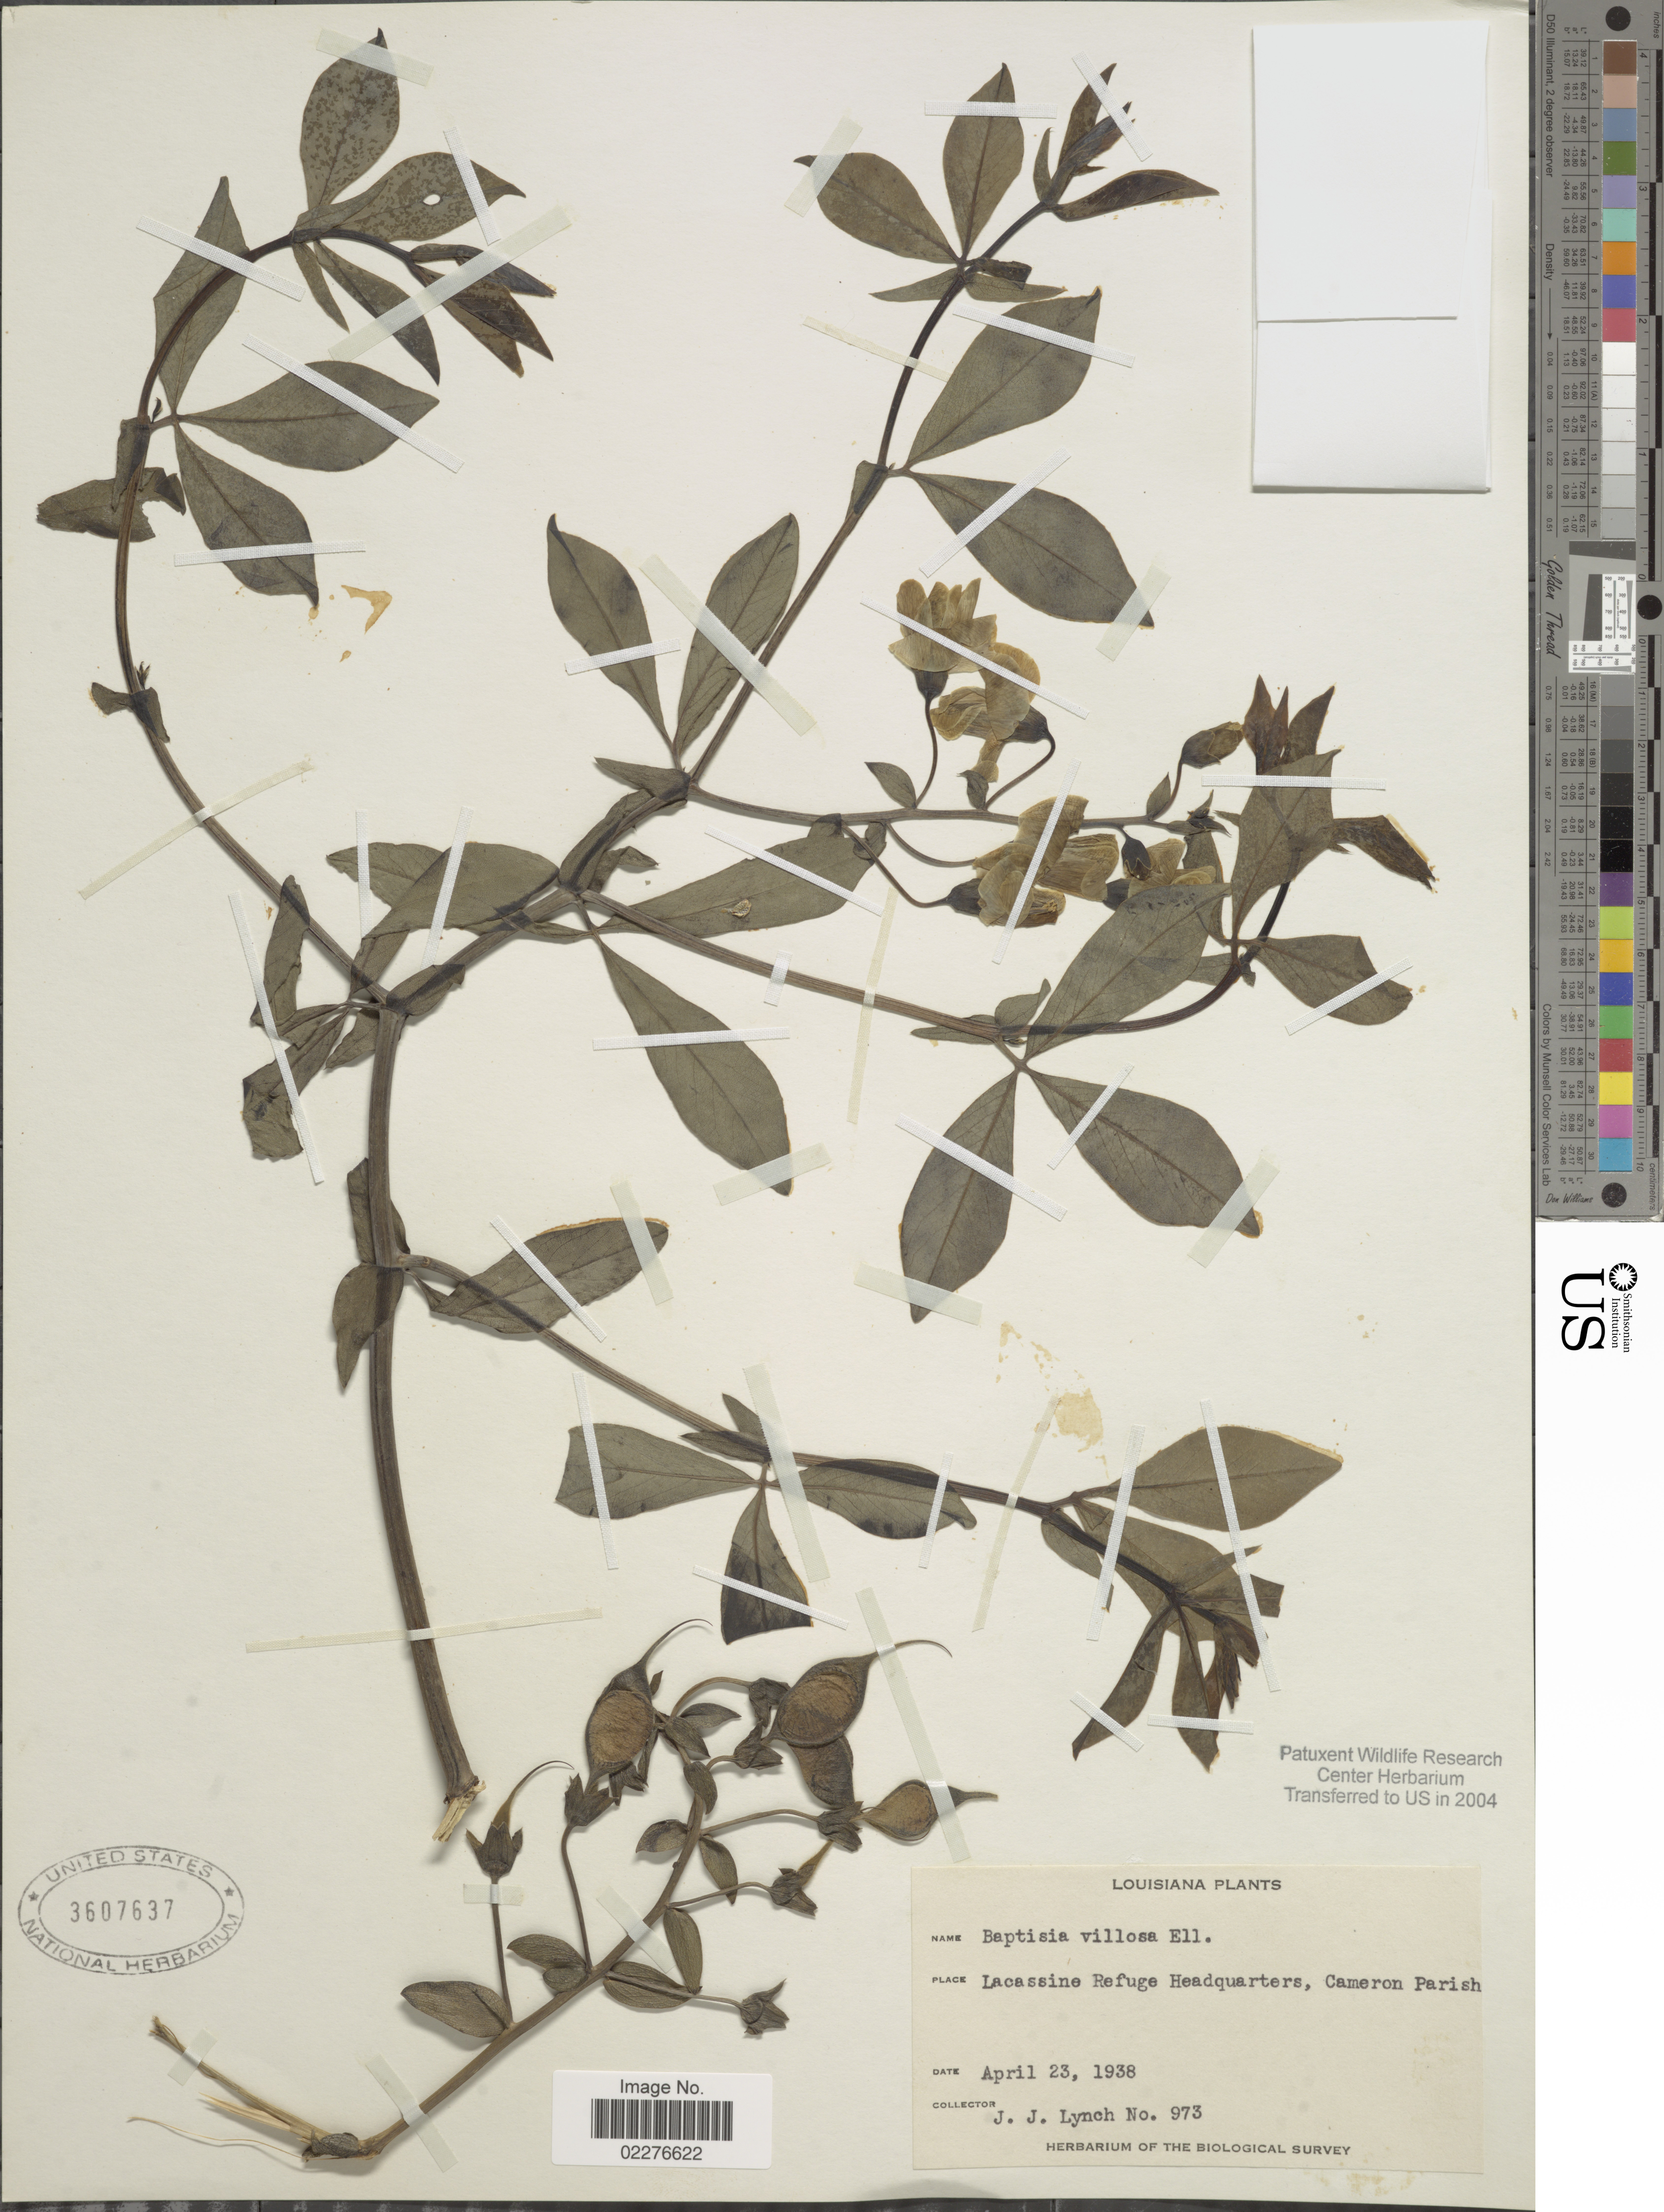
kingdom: Plantae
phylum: Tracheophyta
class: Magnoliopsida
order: Fabales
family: Fabaceae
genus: Baptisia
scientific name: Baptisia cinerea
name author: (Raf.) Fernald & B.G. Schub.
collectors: J. Lynch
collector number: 973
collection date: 1938-04-23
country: United States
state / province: Louisiana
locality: Lacassine refuge Headquarters, Cameron Parish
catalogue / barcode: US 3607637